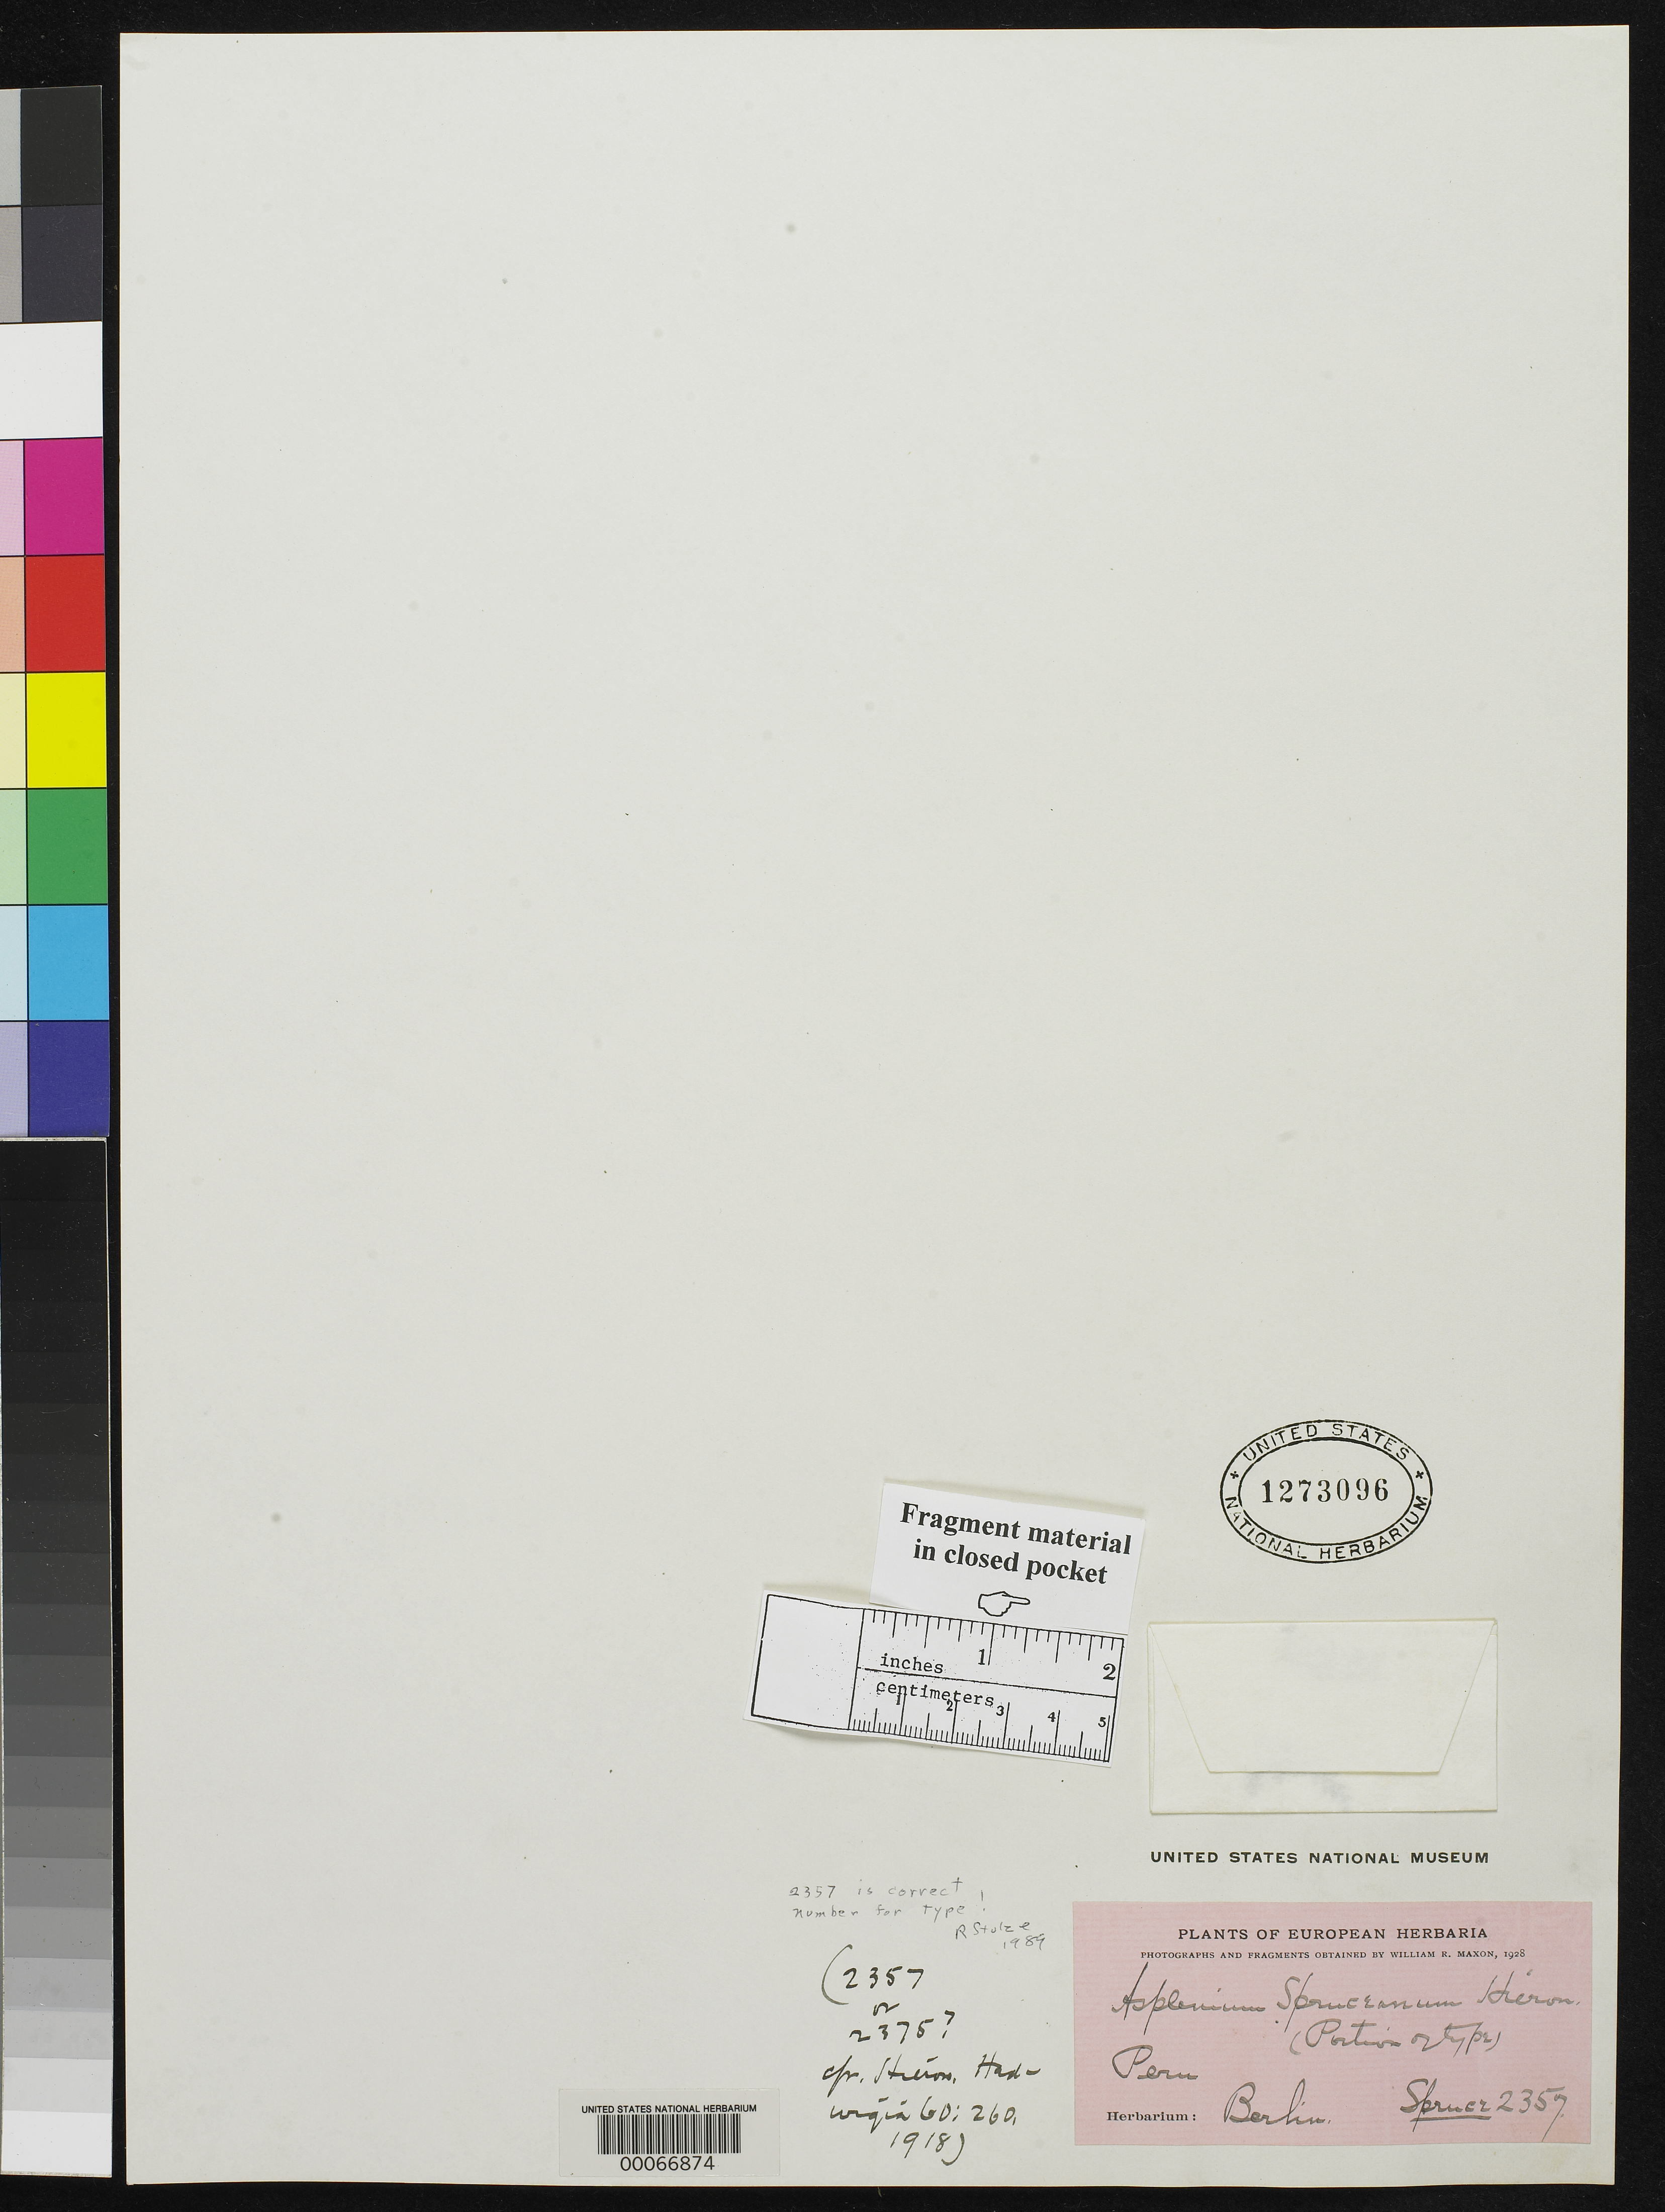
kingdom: Plantae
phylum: Tracheophyta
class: Polypodiopsida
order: Polypodiales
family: Aspleniaceae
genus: Asplenium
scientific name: Asplenium spruceanum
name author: Hieron.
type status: Type Fragment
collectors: R. Spruce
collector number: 2357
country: Peru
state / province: San Martín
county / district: Mariscal Cáceres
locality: Rio Huallaga, margen Derecha del; Balsa Probana; dtto. Tocache Nuevo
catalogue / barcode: US 1273096